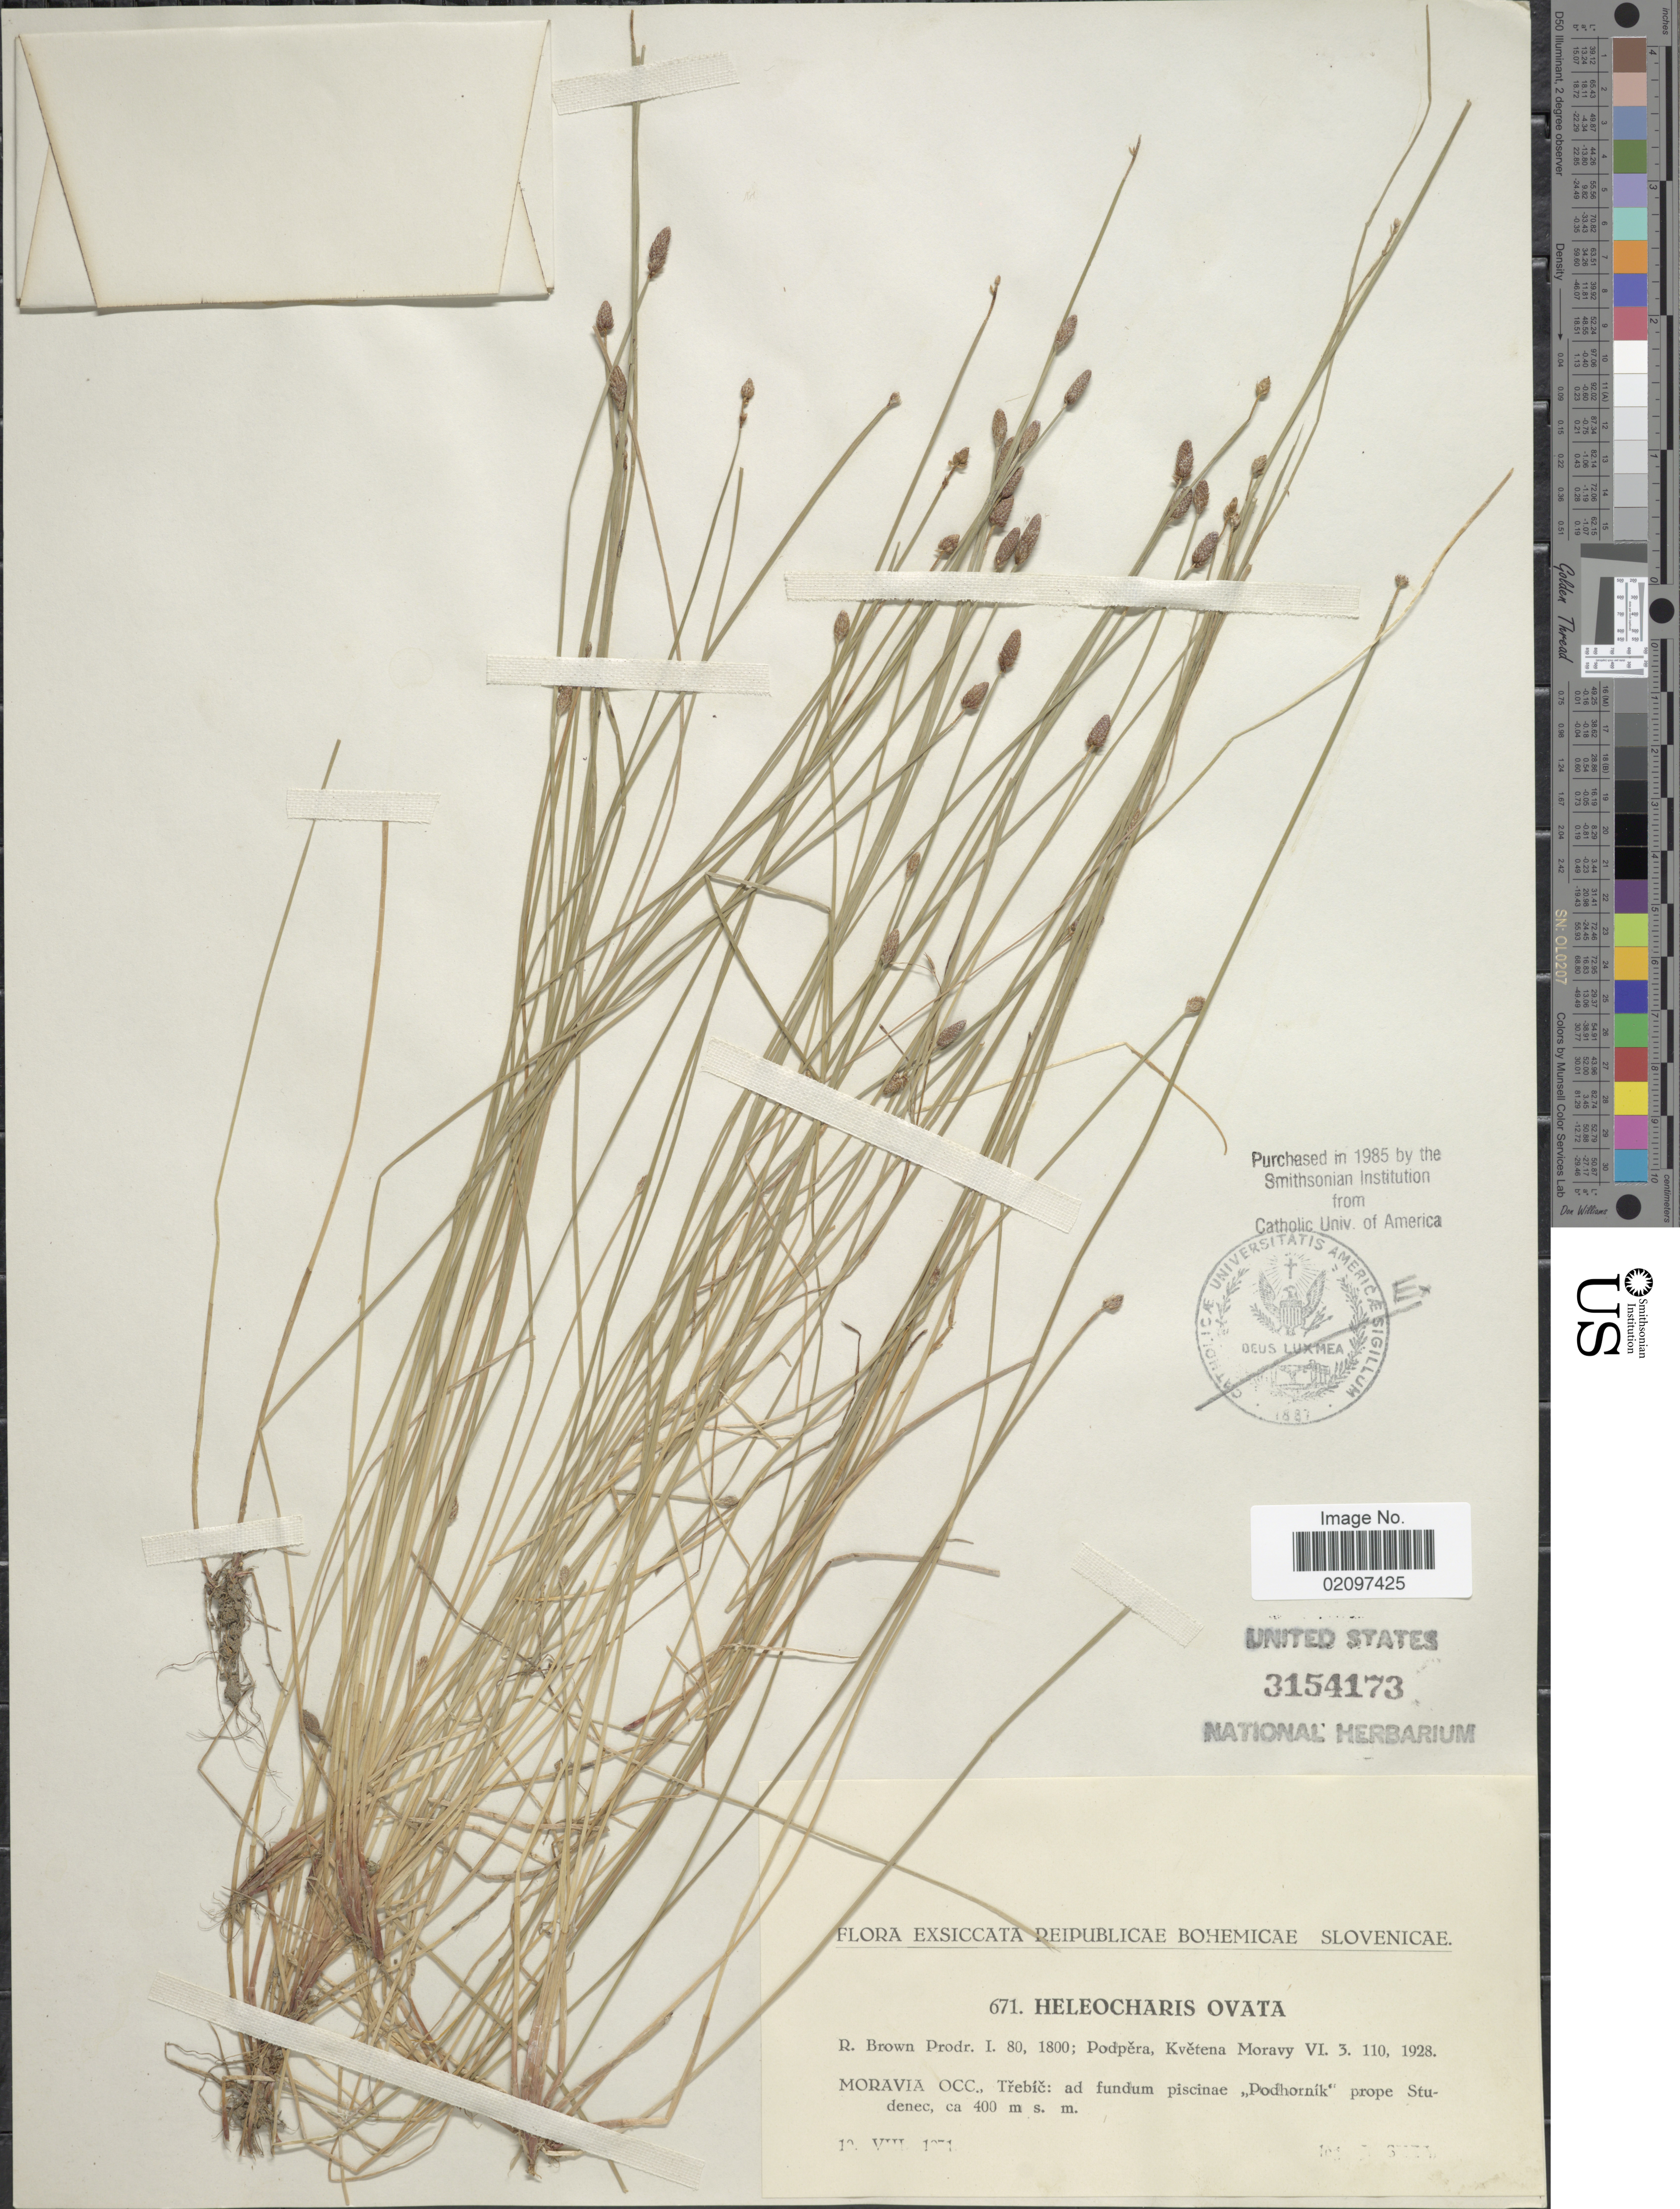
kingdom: Plantae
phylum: Tracheophyta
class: Liliopsida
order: Poales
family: Cyperaceae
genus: Eleocharis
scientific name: Eleocharis ovata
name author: (Roth) Roem. & Schult.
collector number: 671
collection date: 1971-08-10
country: Czechia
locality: Reipublicae Bohemicae slovenicae, Moravia occ., Trebic: ad fundum piscinae Podhornik prope Studenec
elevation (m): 400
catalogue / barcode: US 3154173